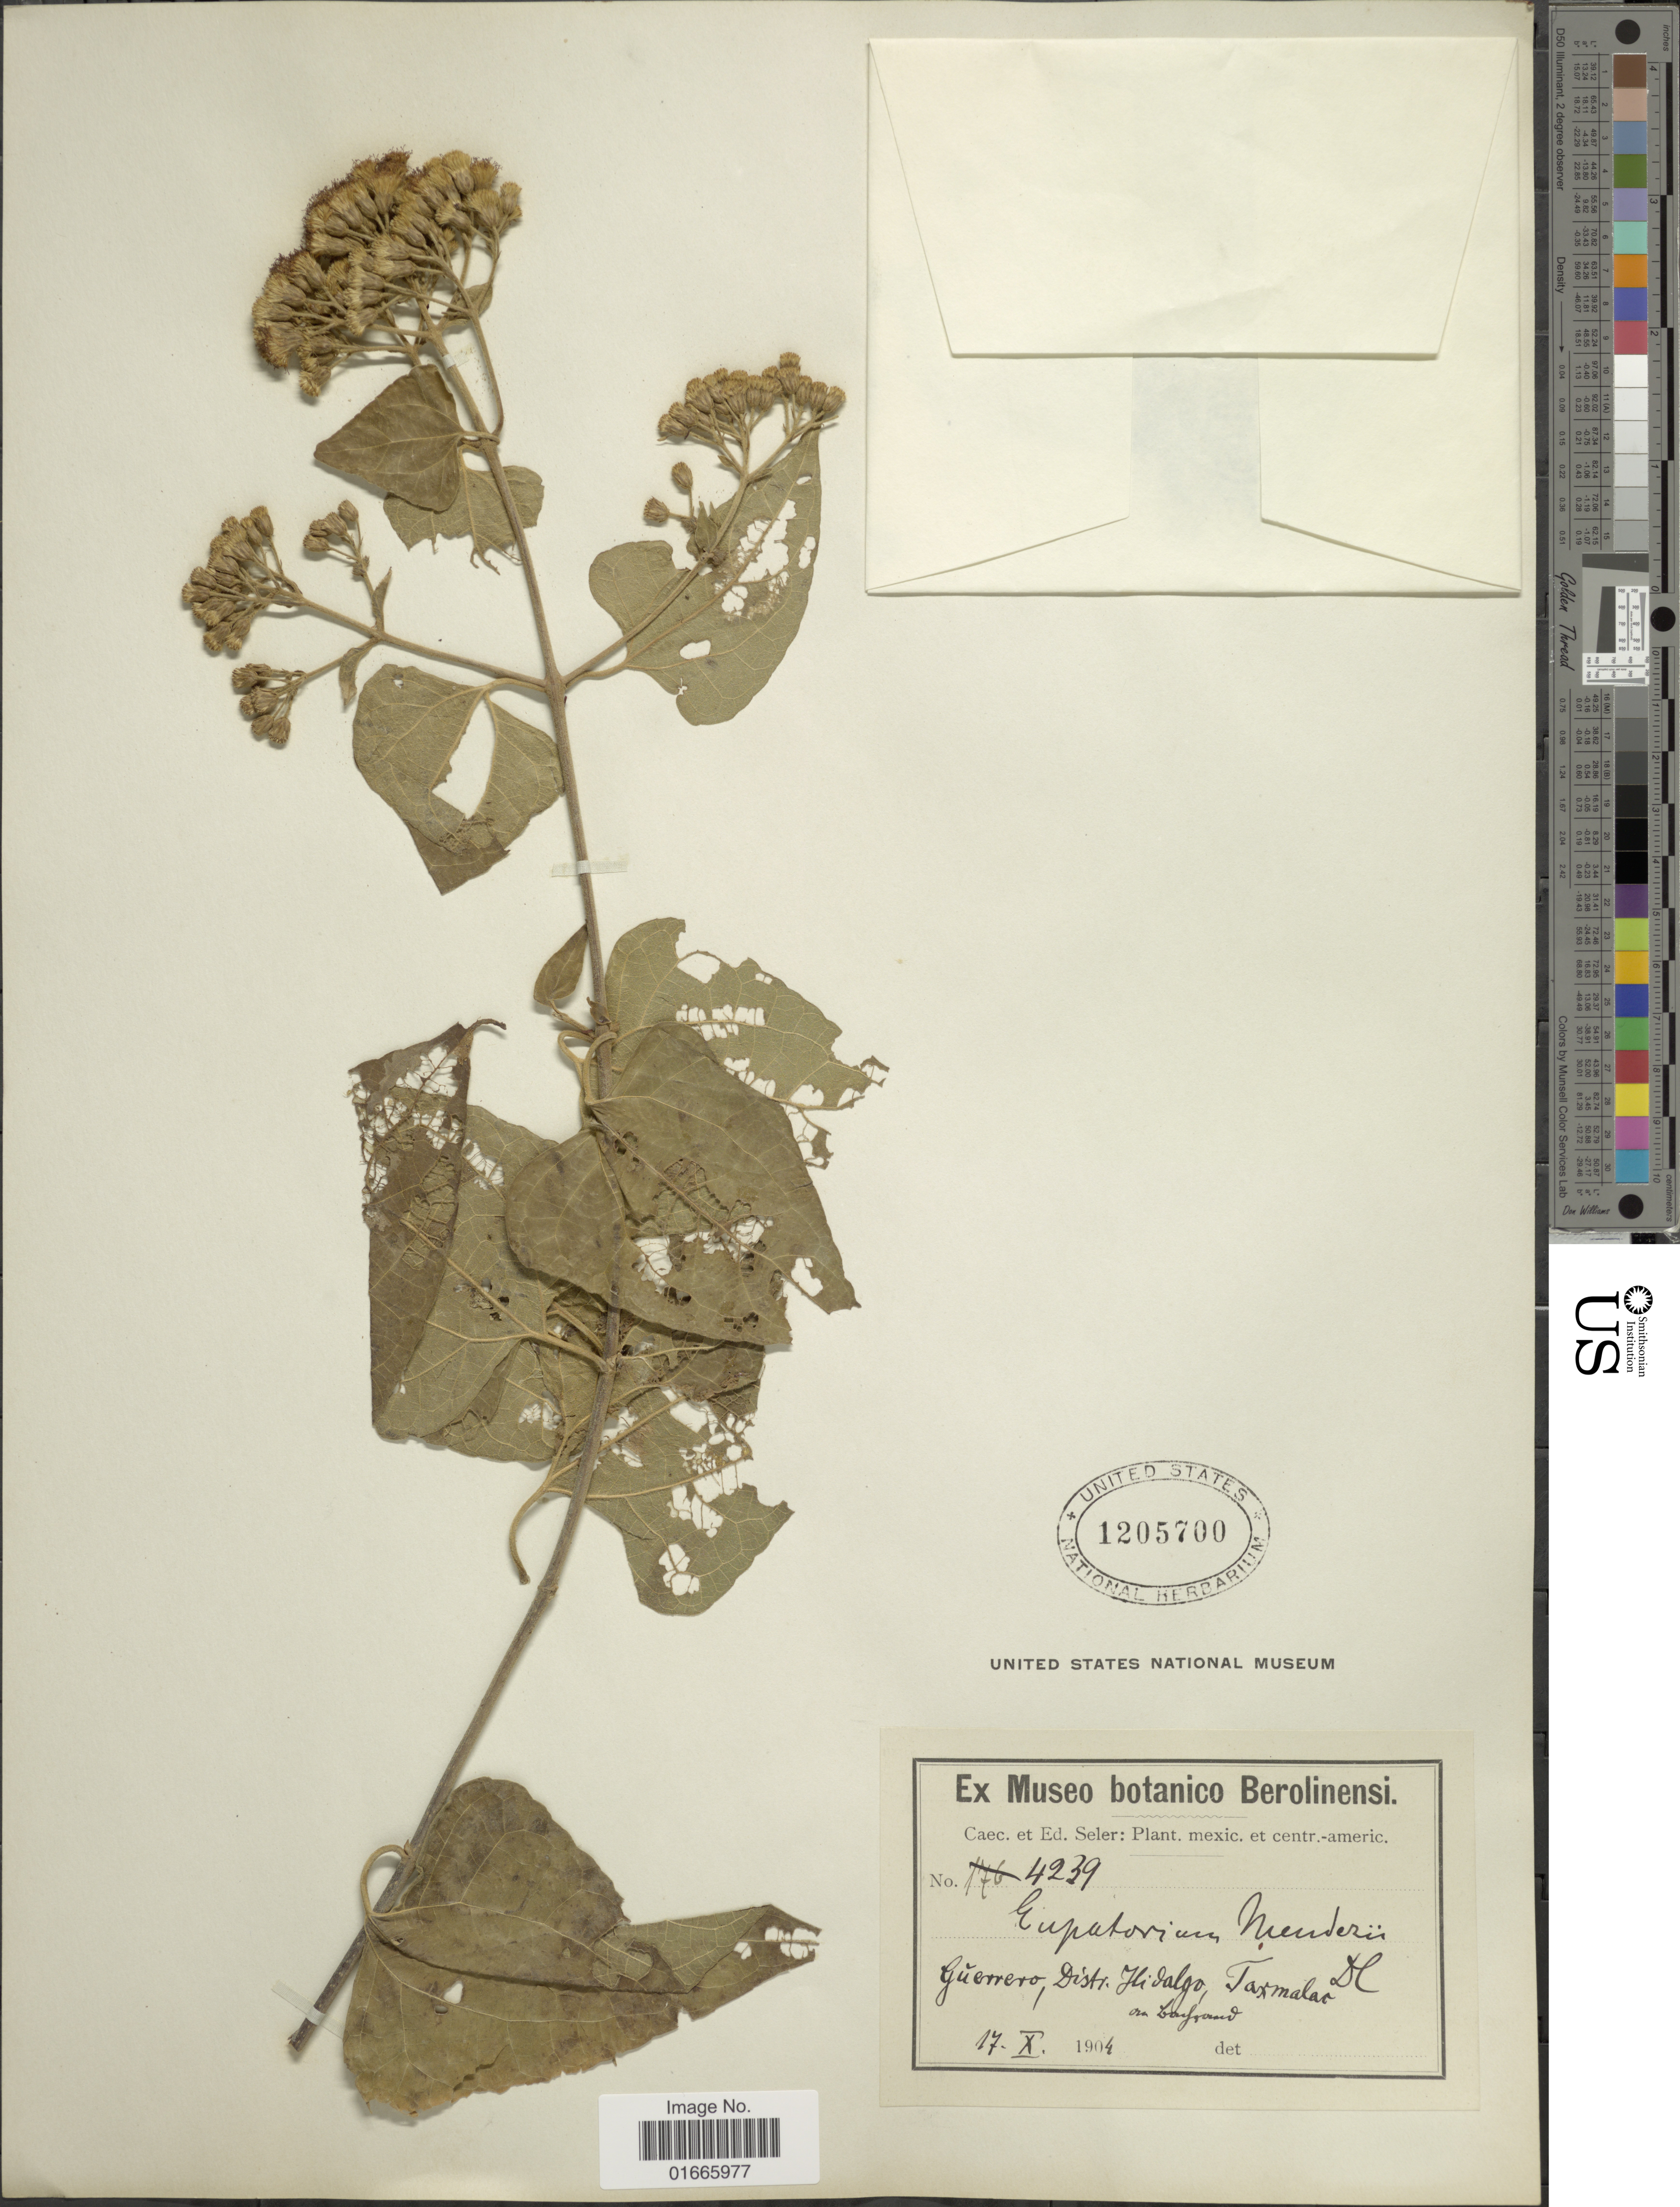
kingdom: Plantae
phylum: Tracheophyta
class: Magnoliopsida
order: Asterales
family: Asteraceae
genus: Chromolaena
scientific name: Chromolaena mendezii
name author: (DC.) R.M. King & H. Rob.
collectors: E. G. Seler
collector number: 4239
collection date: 1904-10-17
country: Mexico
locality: Guerrero, Distr. Hidalgo, Taxmalac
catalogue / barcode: US 1205700